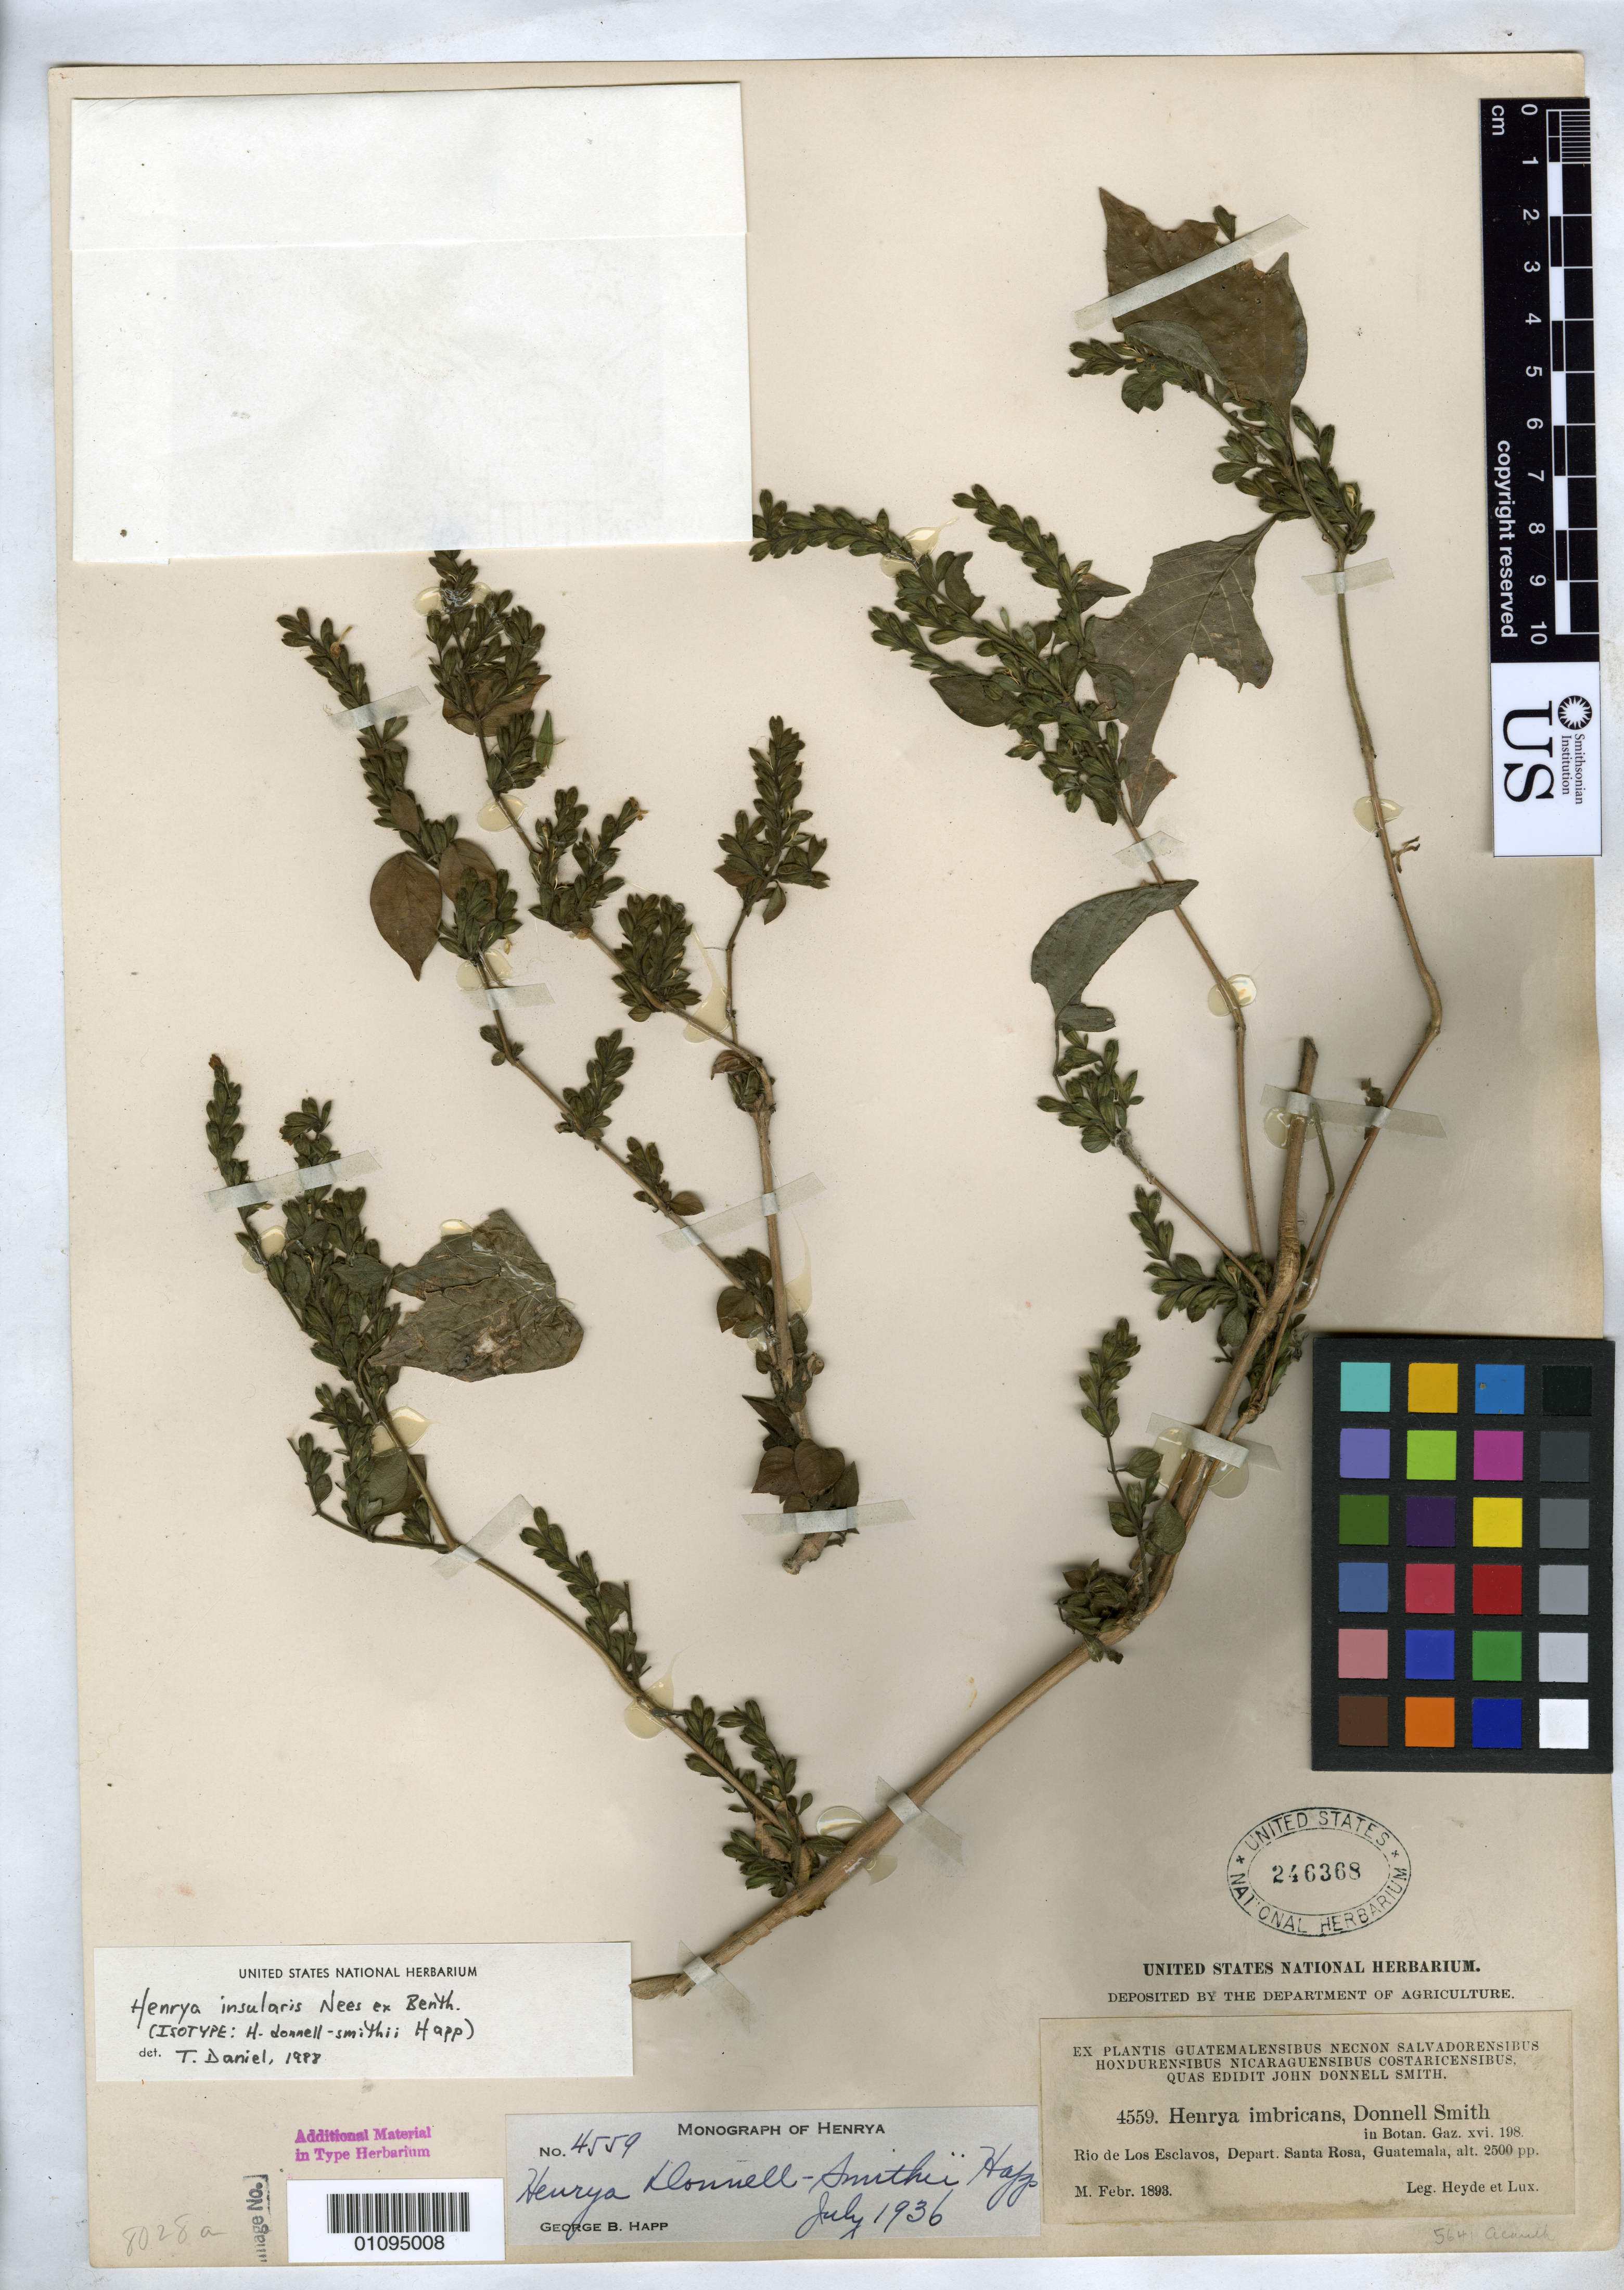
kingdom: Plantae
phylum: Tracheophyta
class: Magnoliopsida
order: Lamiales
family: Acanthaceae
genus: Henrya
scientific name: Henrya donnell-smithii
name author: Happ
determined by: Happ, G. B.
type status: Isotype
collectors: E. T. Heyde & E. Lux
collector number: J.D.S. 4559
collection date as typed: Feb 1893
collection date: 1893-02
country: Guatemala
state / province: Santa Rosa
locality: Rio de Los Esclavos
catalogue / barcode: US 246368